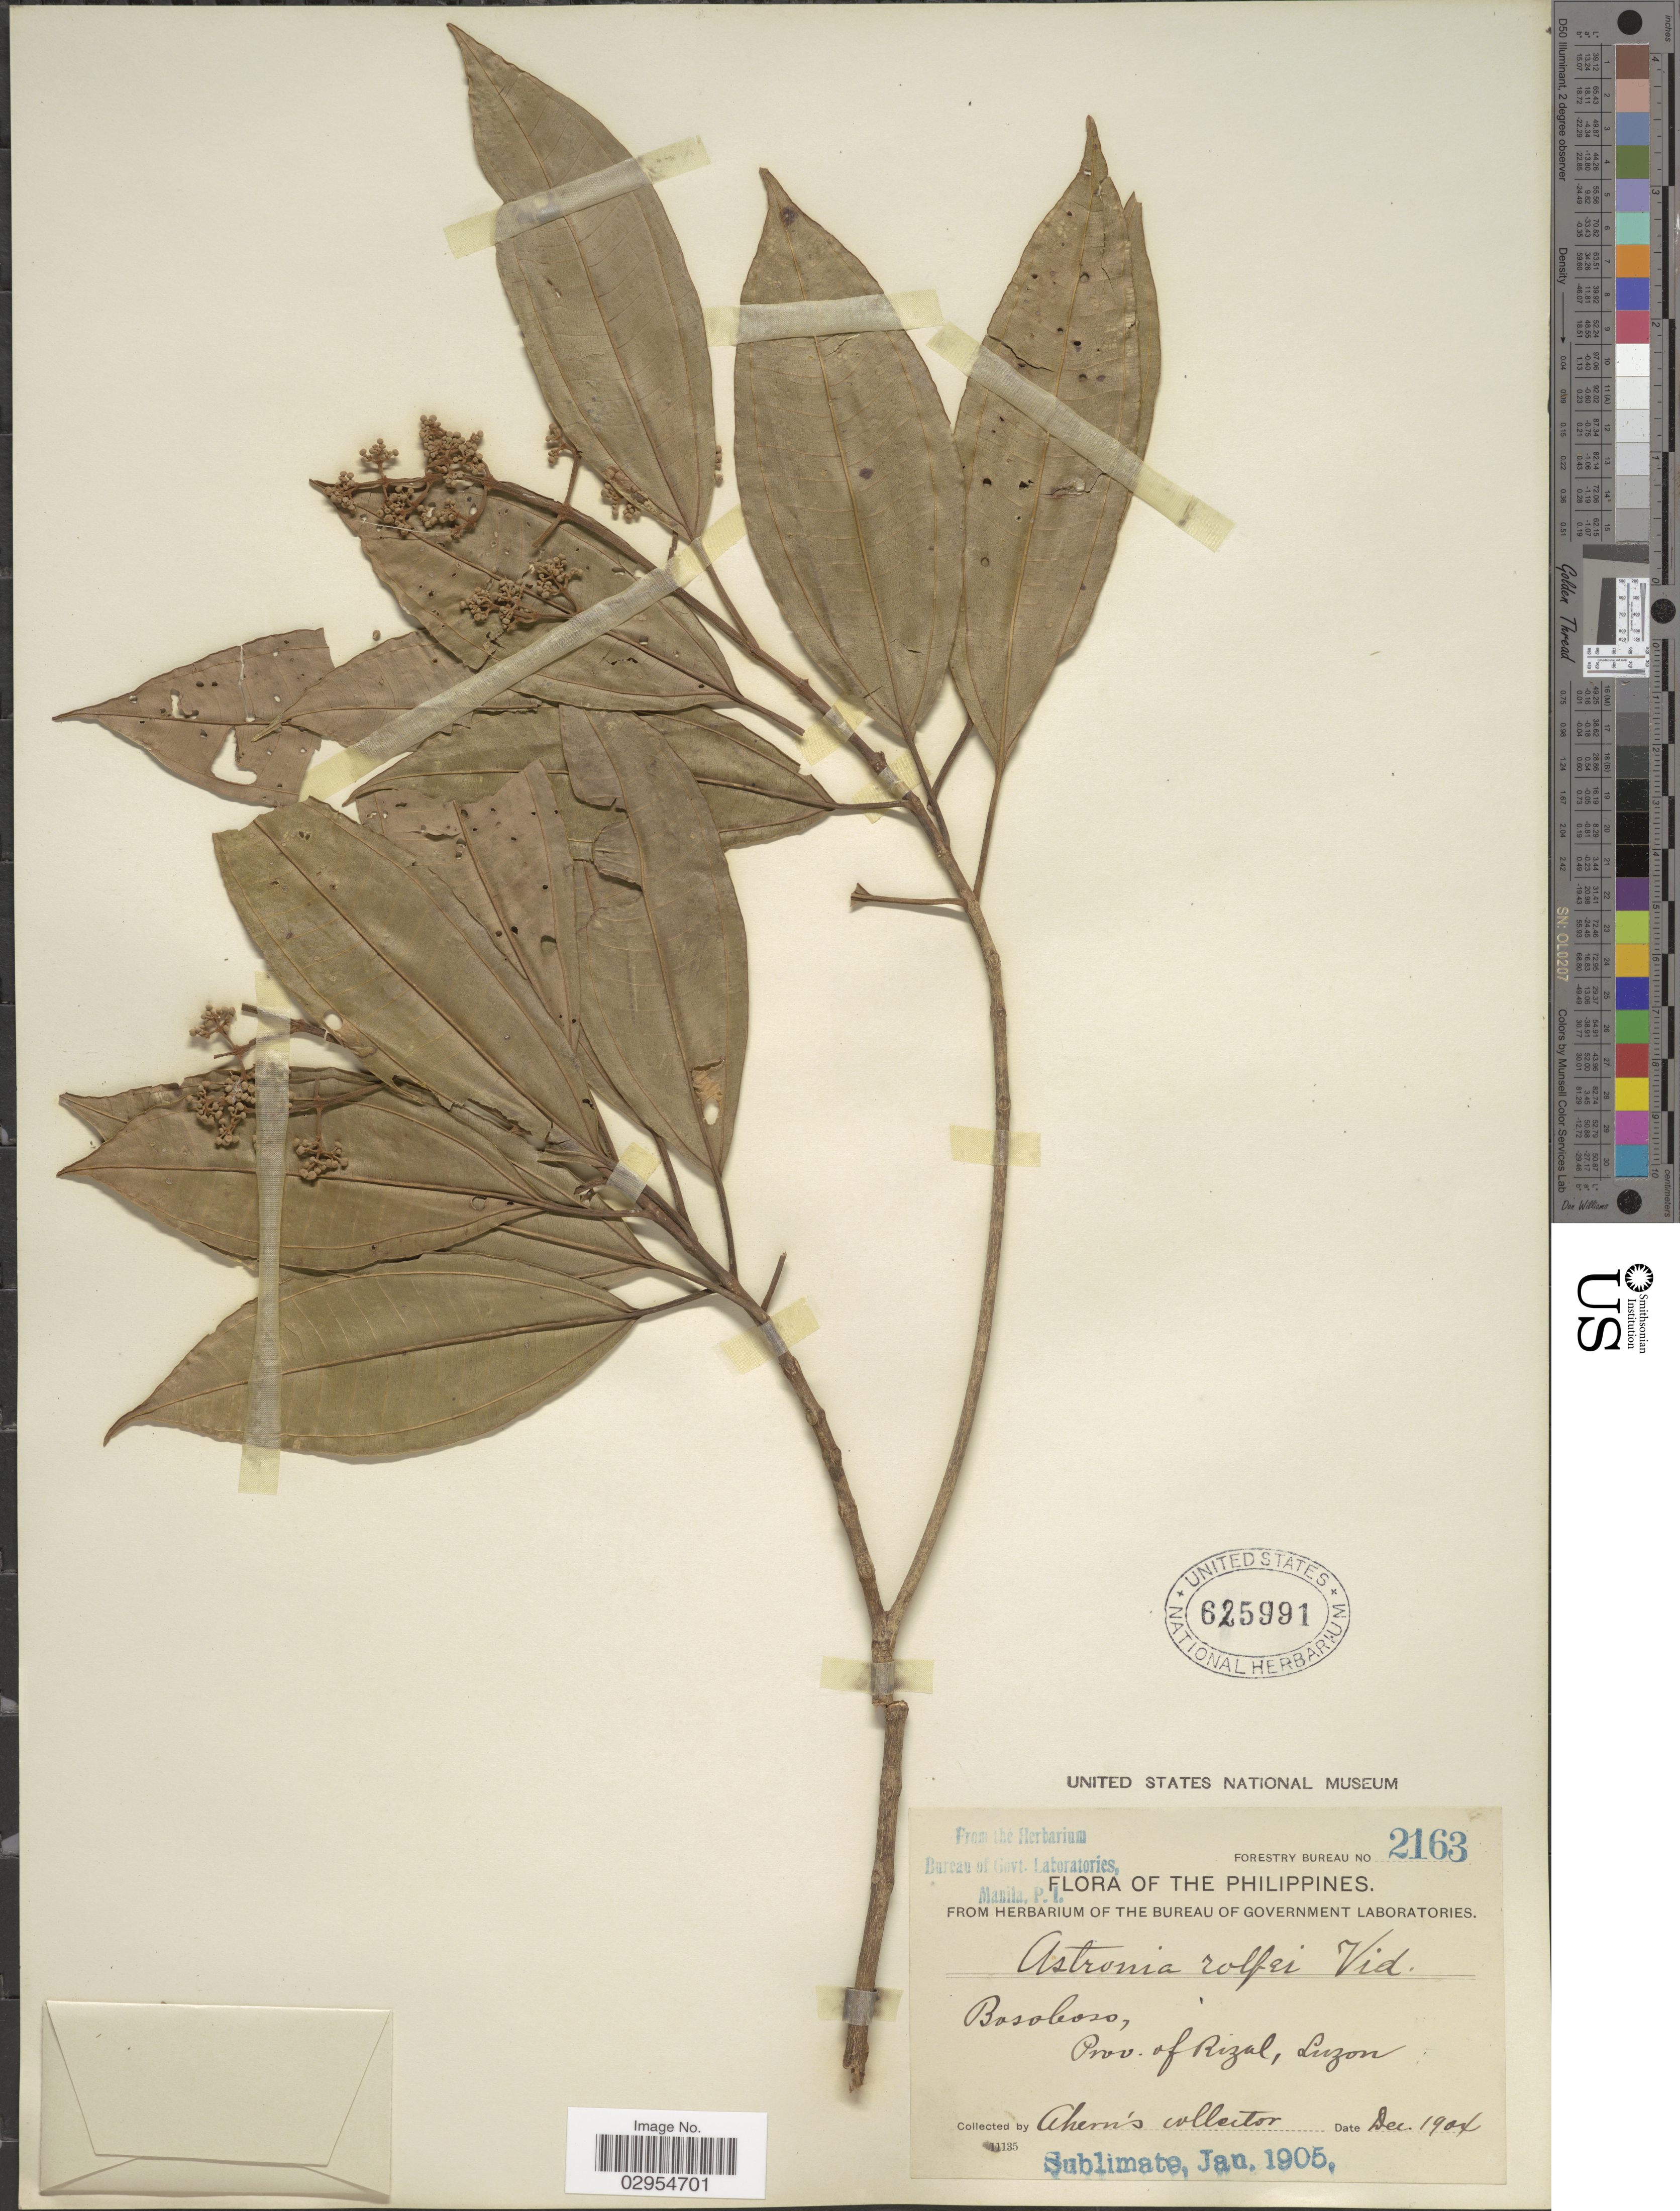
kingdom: Plantae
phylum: Tracheophyta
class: Magnoliopsida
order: Myrtales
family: Melastomataceae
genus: Astronia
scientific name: Astronia rolfei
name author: S. Vidal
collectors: Ahern's collector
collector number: Forestry Bureau 2163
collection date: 1904-12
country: Philippines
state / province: Calabarzon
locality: Bosoboso, Prov. of Rizal, Luzon.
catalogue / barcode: US 625991